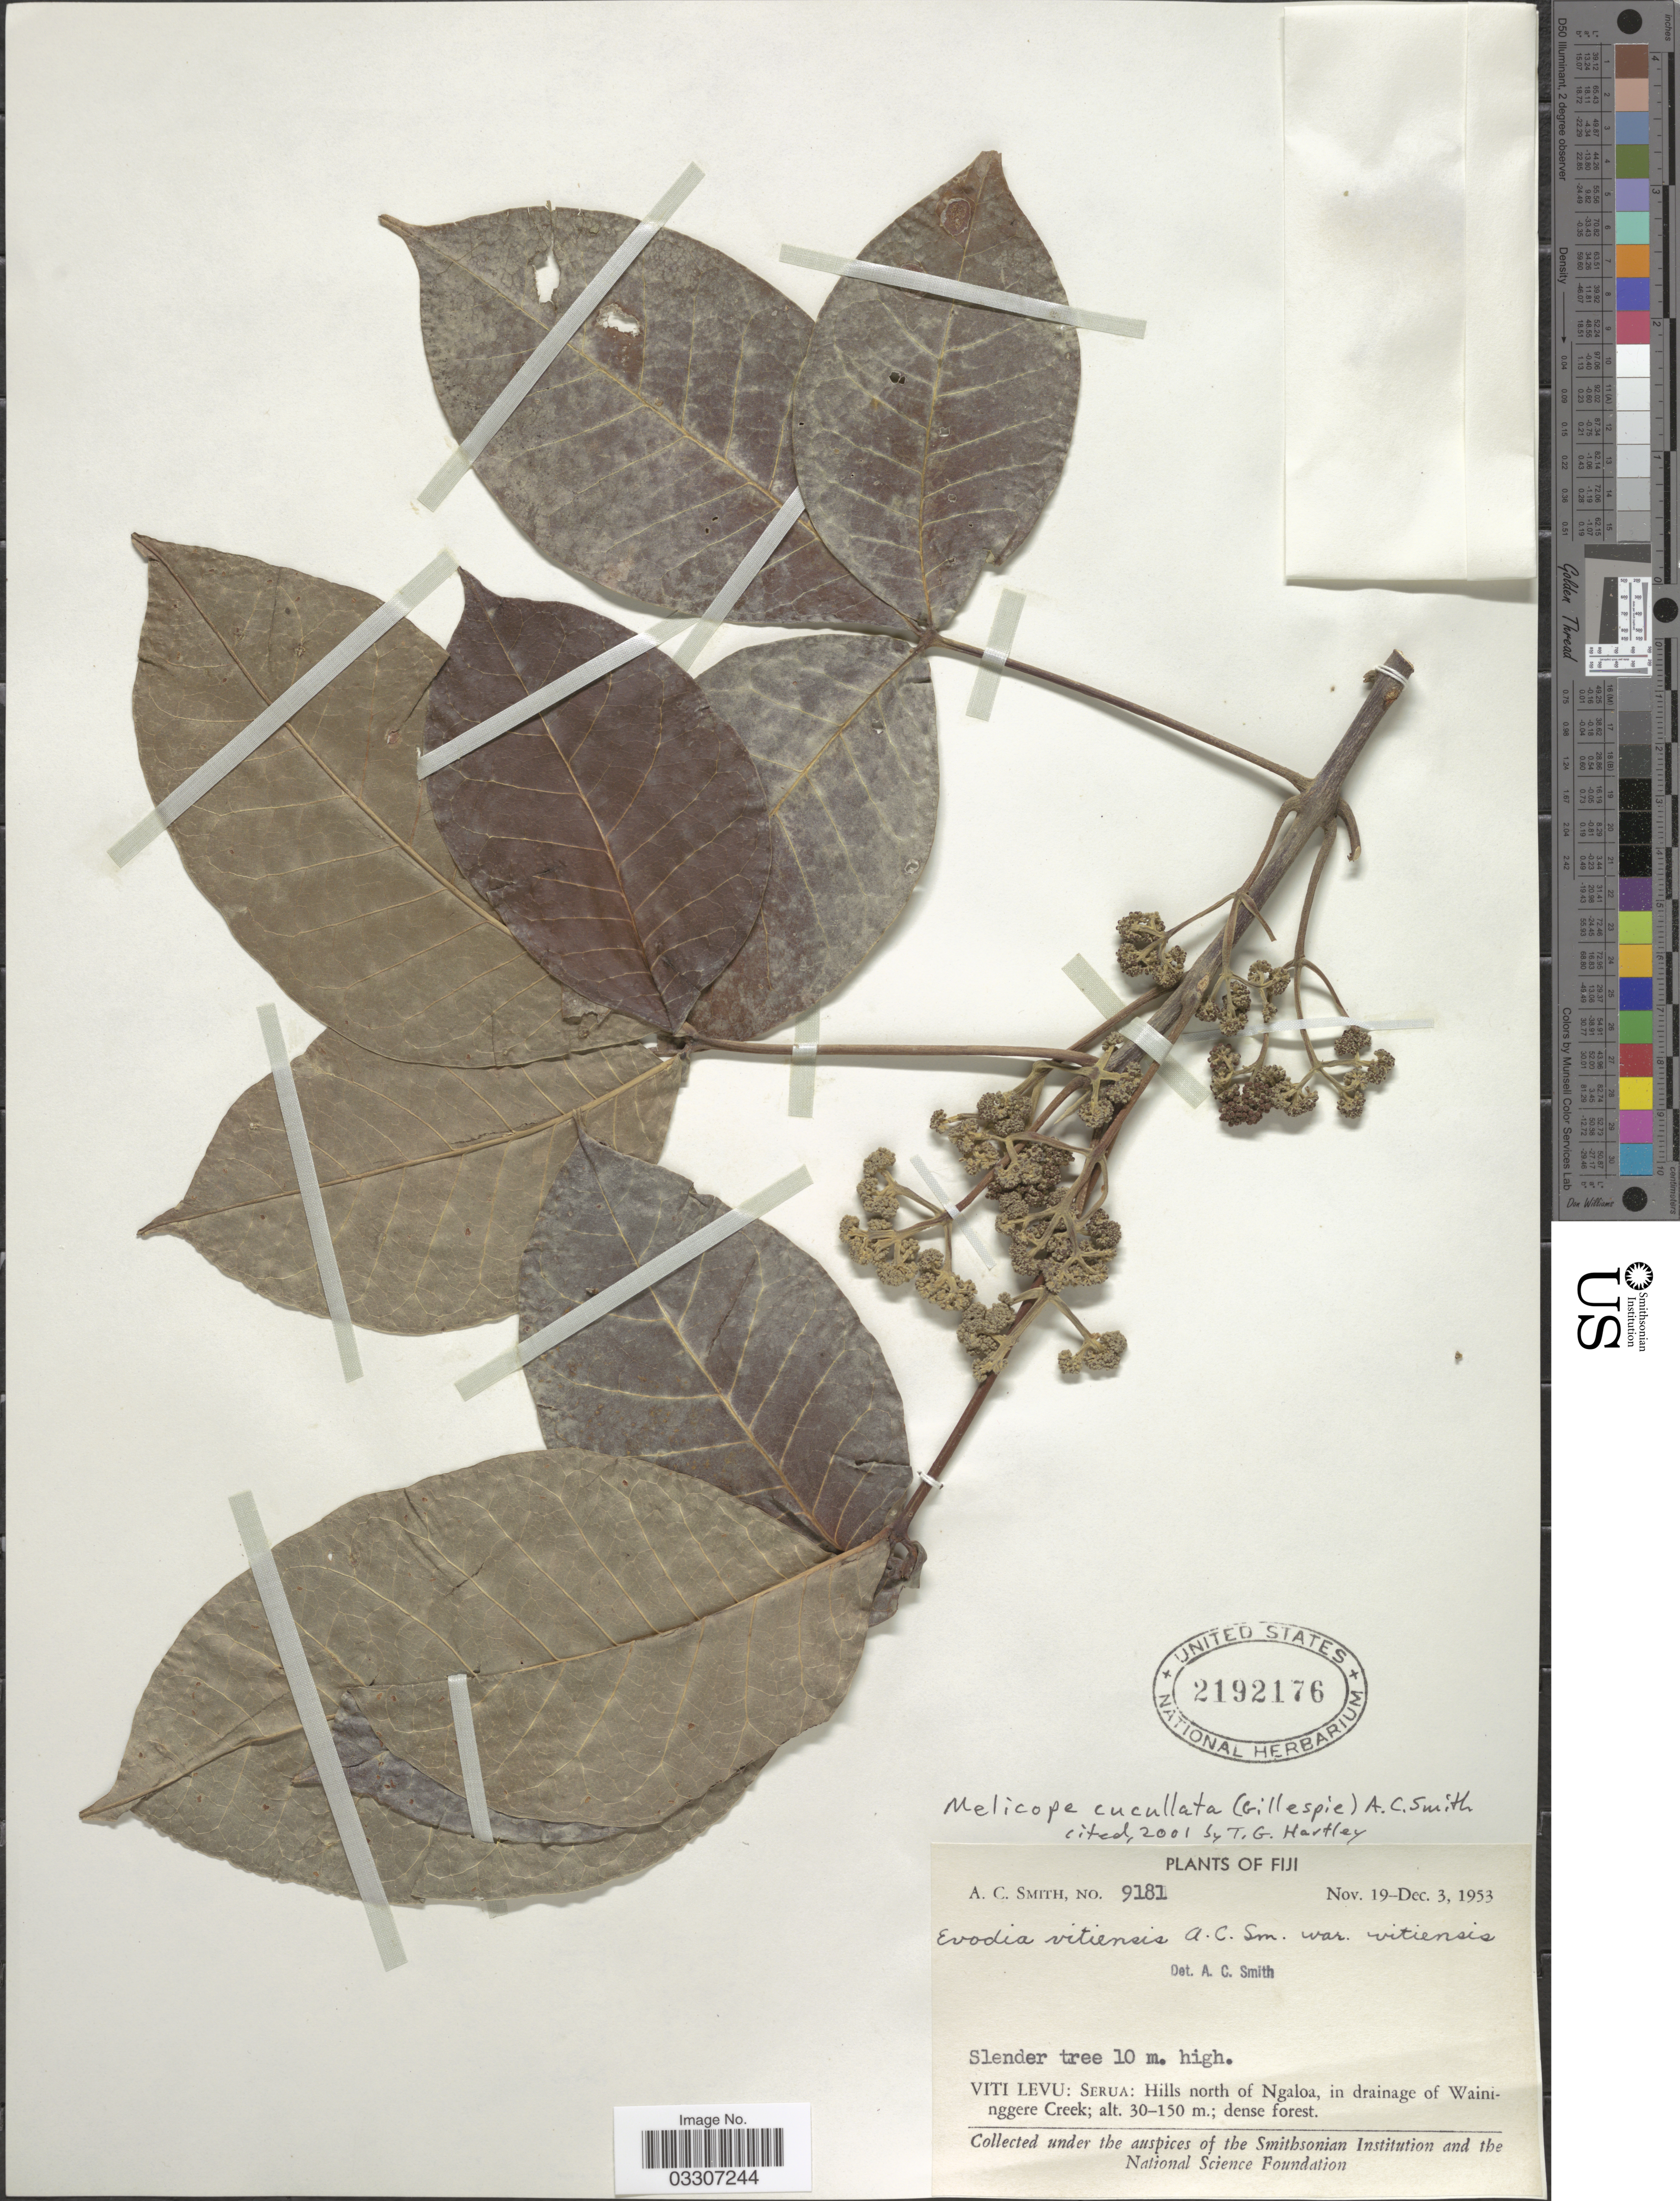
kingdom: Plantae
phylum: Tracheophyta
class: Magnoliopsida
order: Sapindales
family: Rutaceae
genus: Melicope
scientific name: Melicope cucullata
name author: (Gillespie) A.C. Sm.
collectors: A. C. Smith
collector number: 9181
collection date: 1953-11-19/1953-12-03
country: Fiji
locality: Viti Levu: Serua: Hills north of Ngaloa, in drainage of Waininggere Creek.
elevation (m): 30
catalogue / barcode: US 2192176